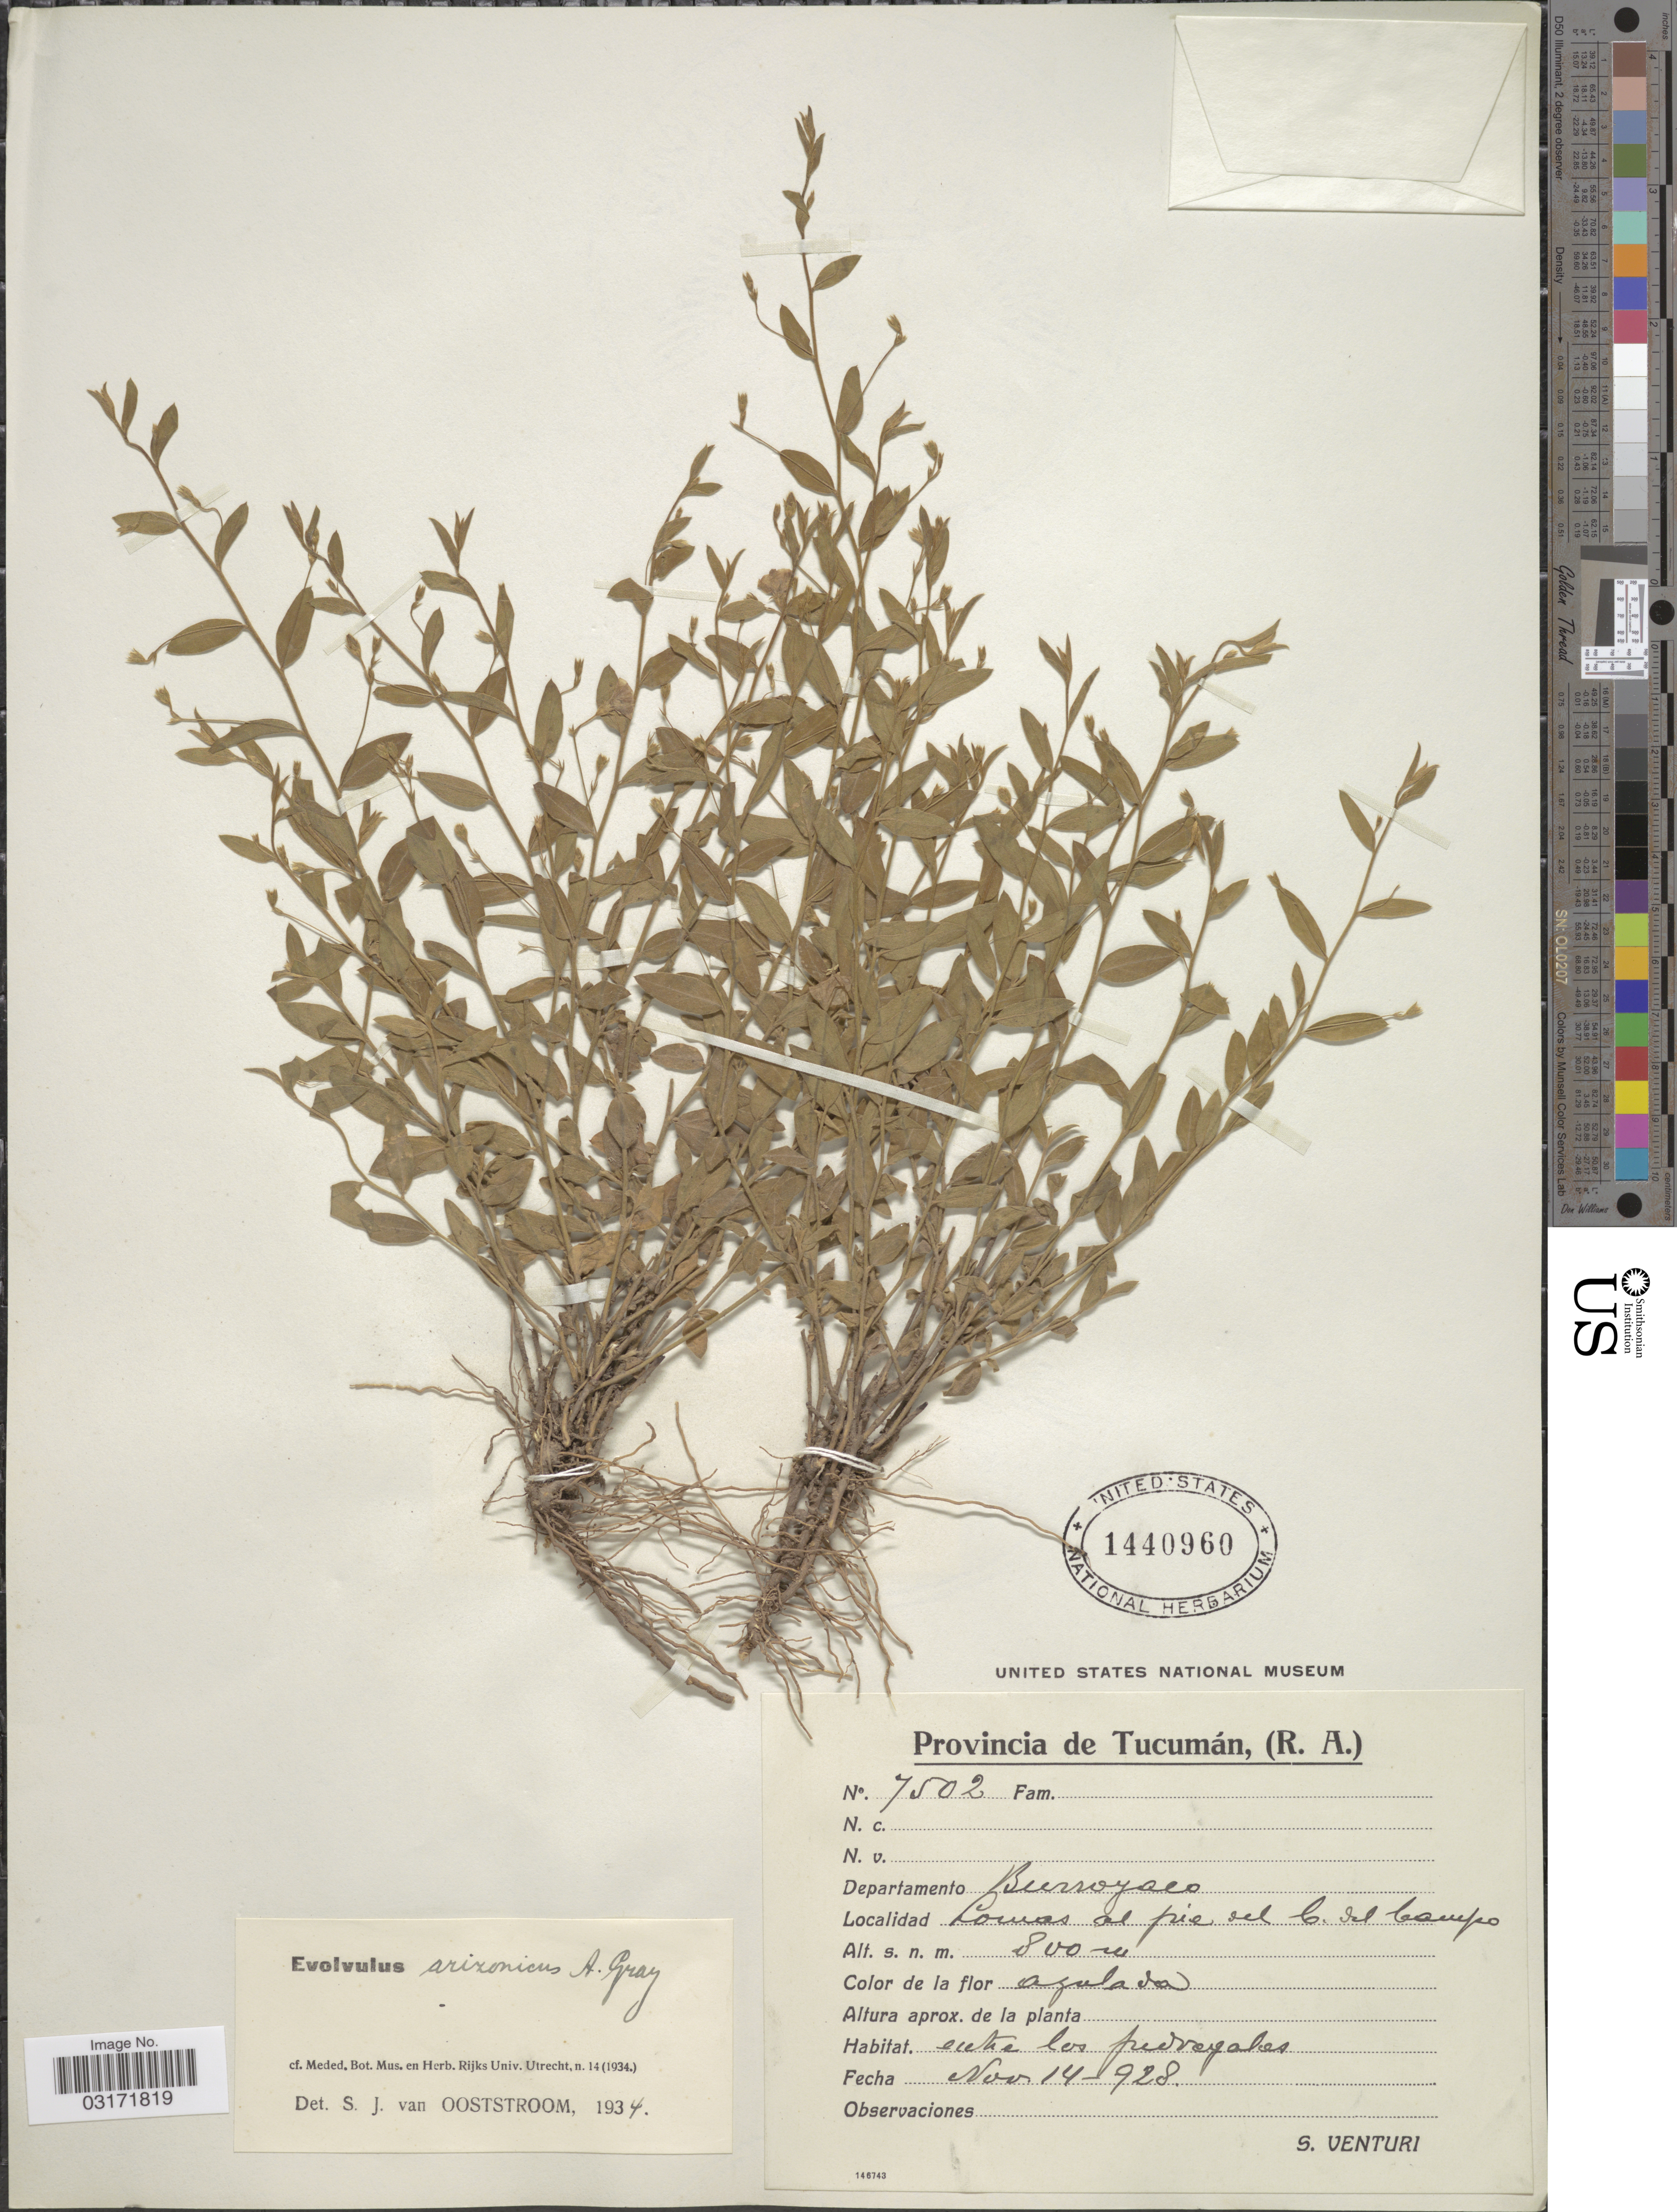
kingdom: Plantae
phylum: Tracheophyta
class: Magnoliopsida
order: Solanales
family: Convolvulaceae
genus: Evolvulus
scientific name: Evolvulus arizonicus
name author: A. Gray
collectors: S. Venturi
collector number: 7502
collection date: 1928-11-14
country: Argentina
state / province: Tucuman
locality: Departamento Burruyacu, Lomas al pie del C. del Campo.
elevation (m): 800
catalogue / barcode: US 1440960